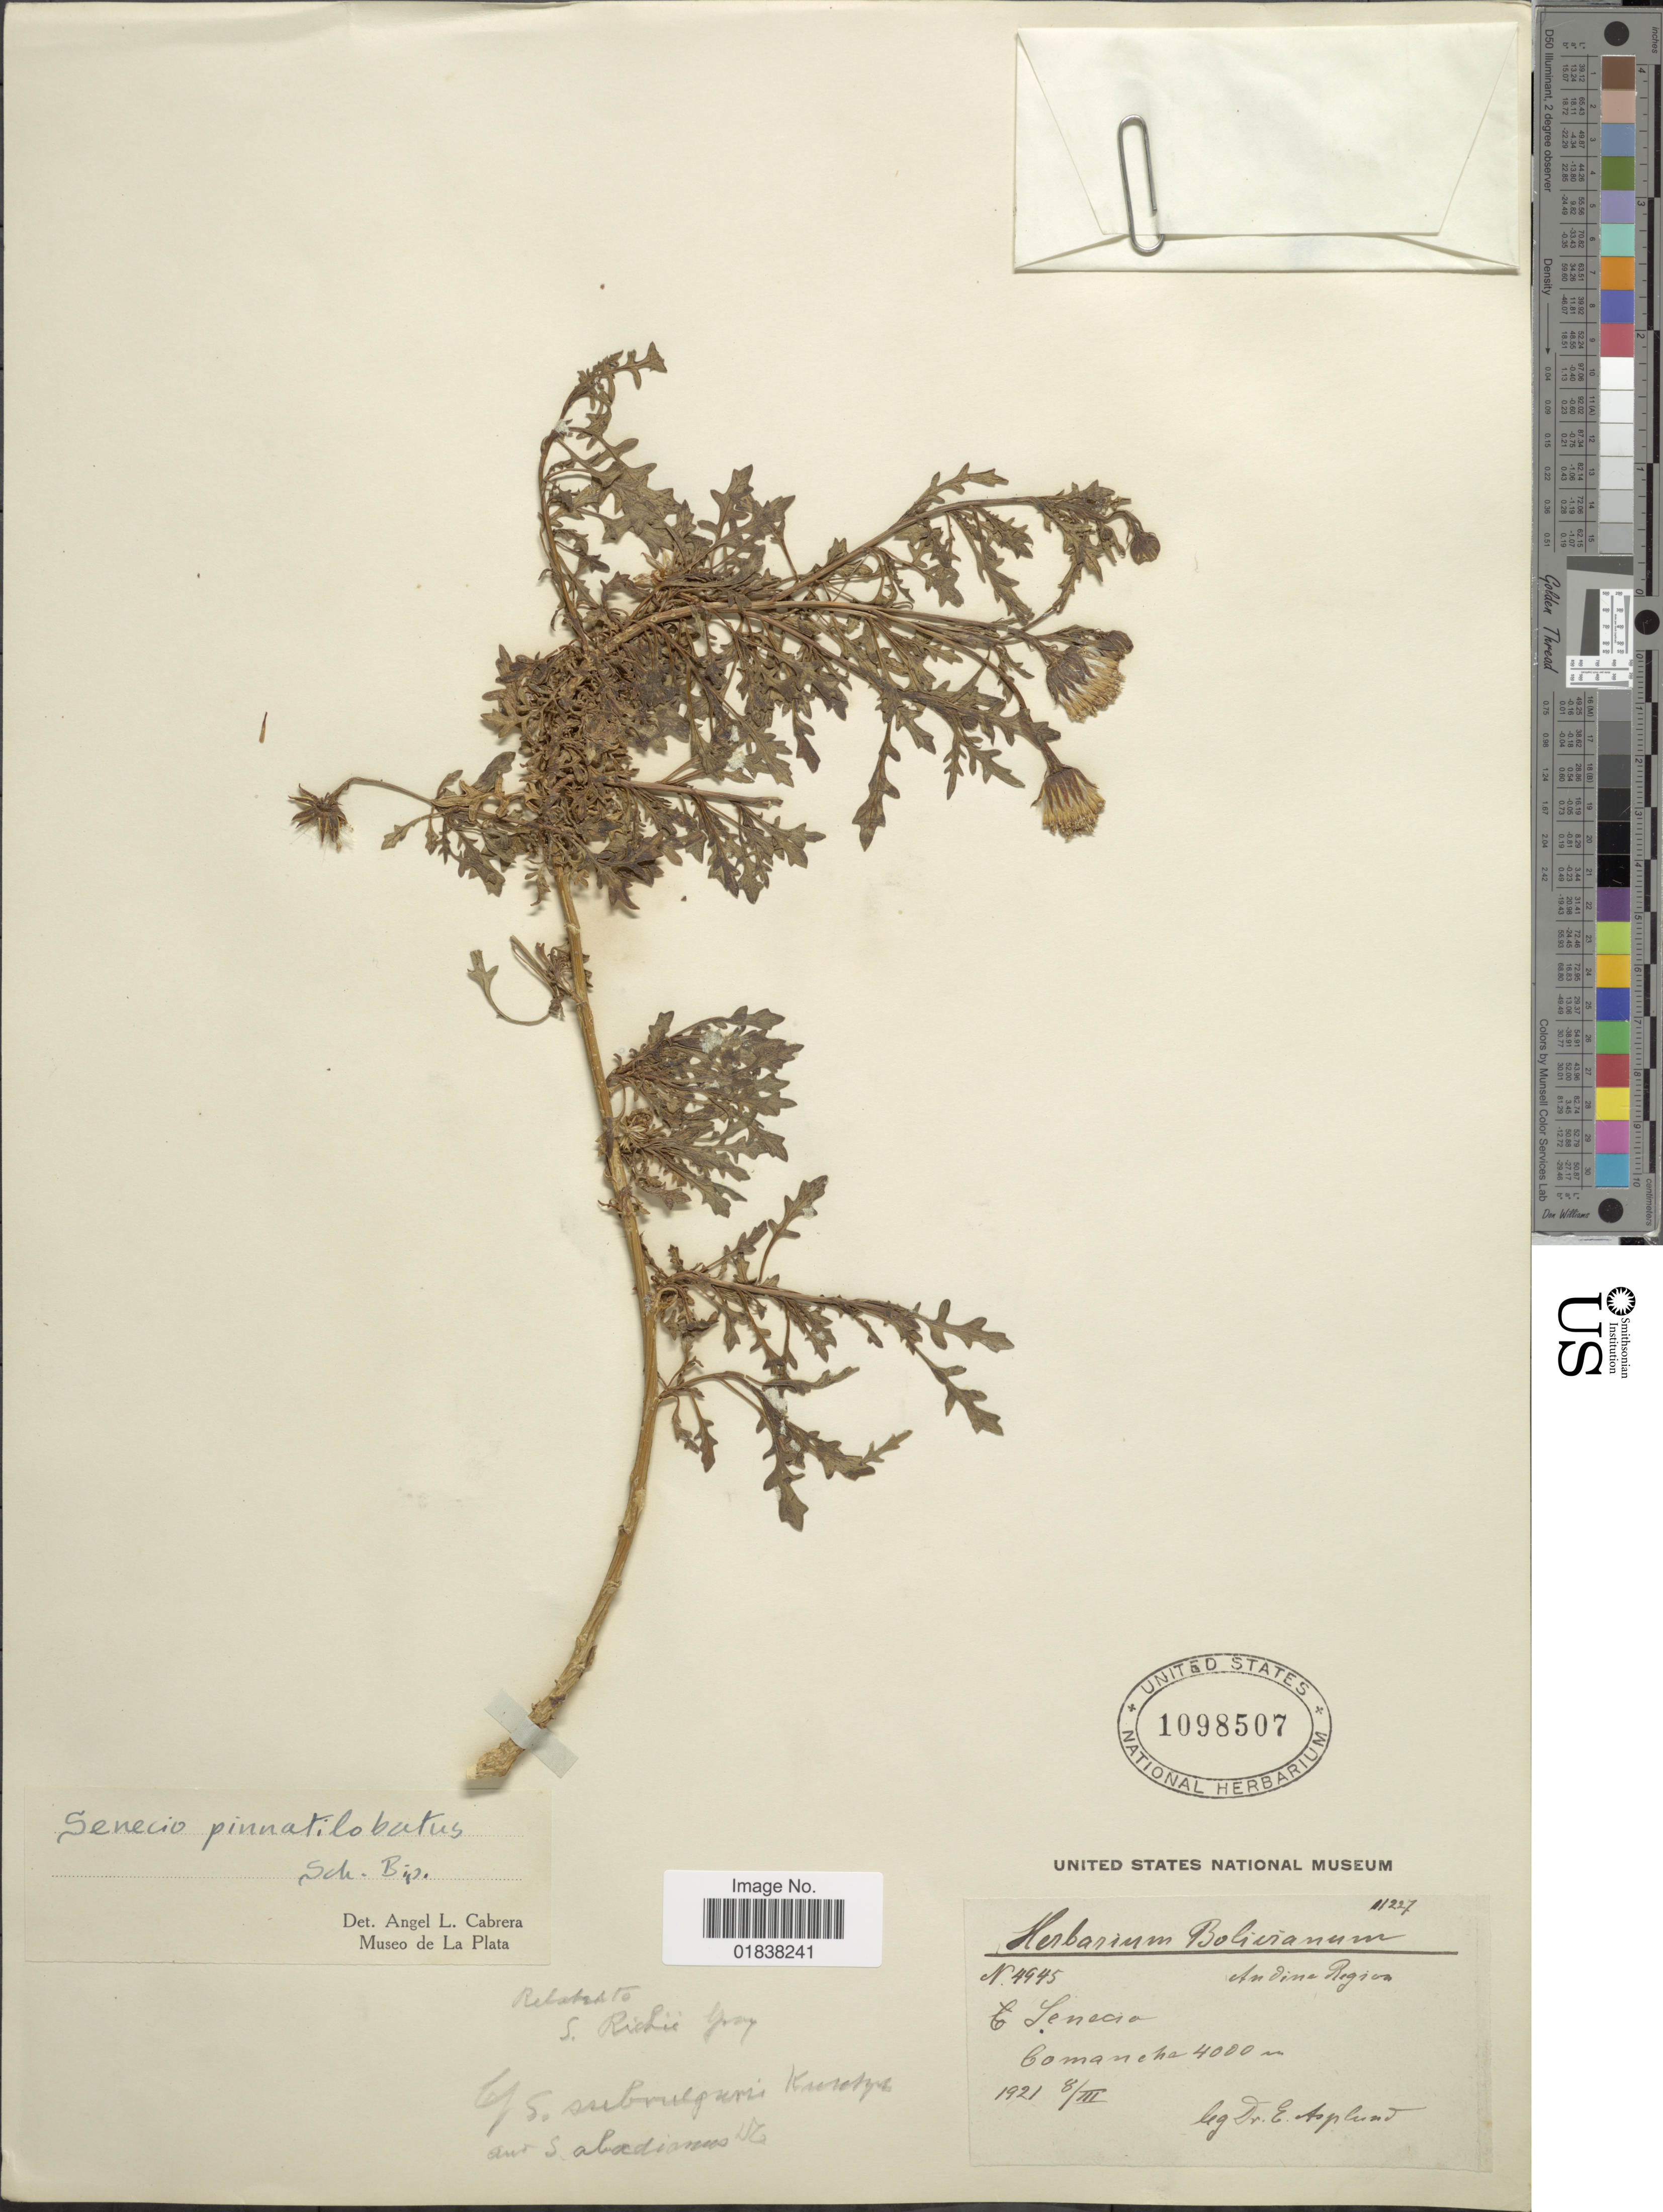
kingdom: Plantae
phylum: Tracheophyta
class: Magnoliopsida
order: Asterales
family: Asteraceae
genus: Senecio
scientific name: Senecio pinnatilobatus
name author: Sch. Bip.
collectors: E. Asplund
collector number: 4945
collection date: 1921-03-08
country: Bolivia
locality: Comanche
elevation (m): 4000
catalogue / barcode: US 1098507